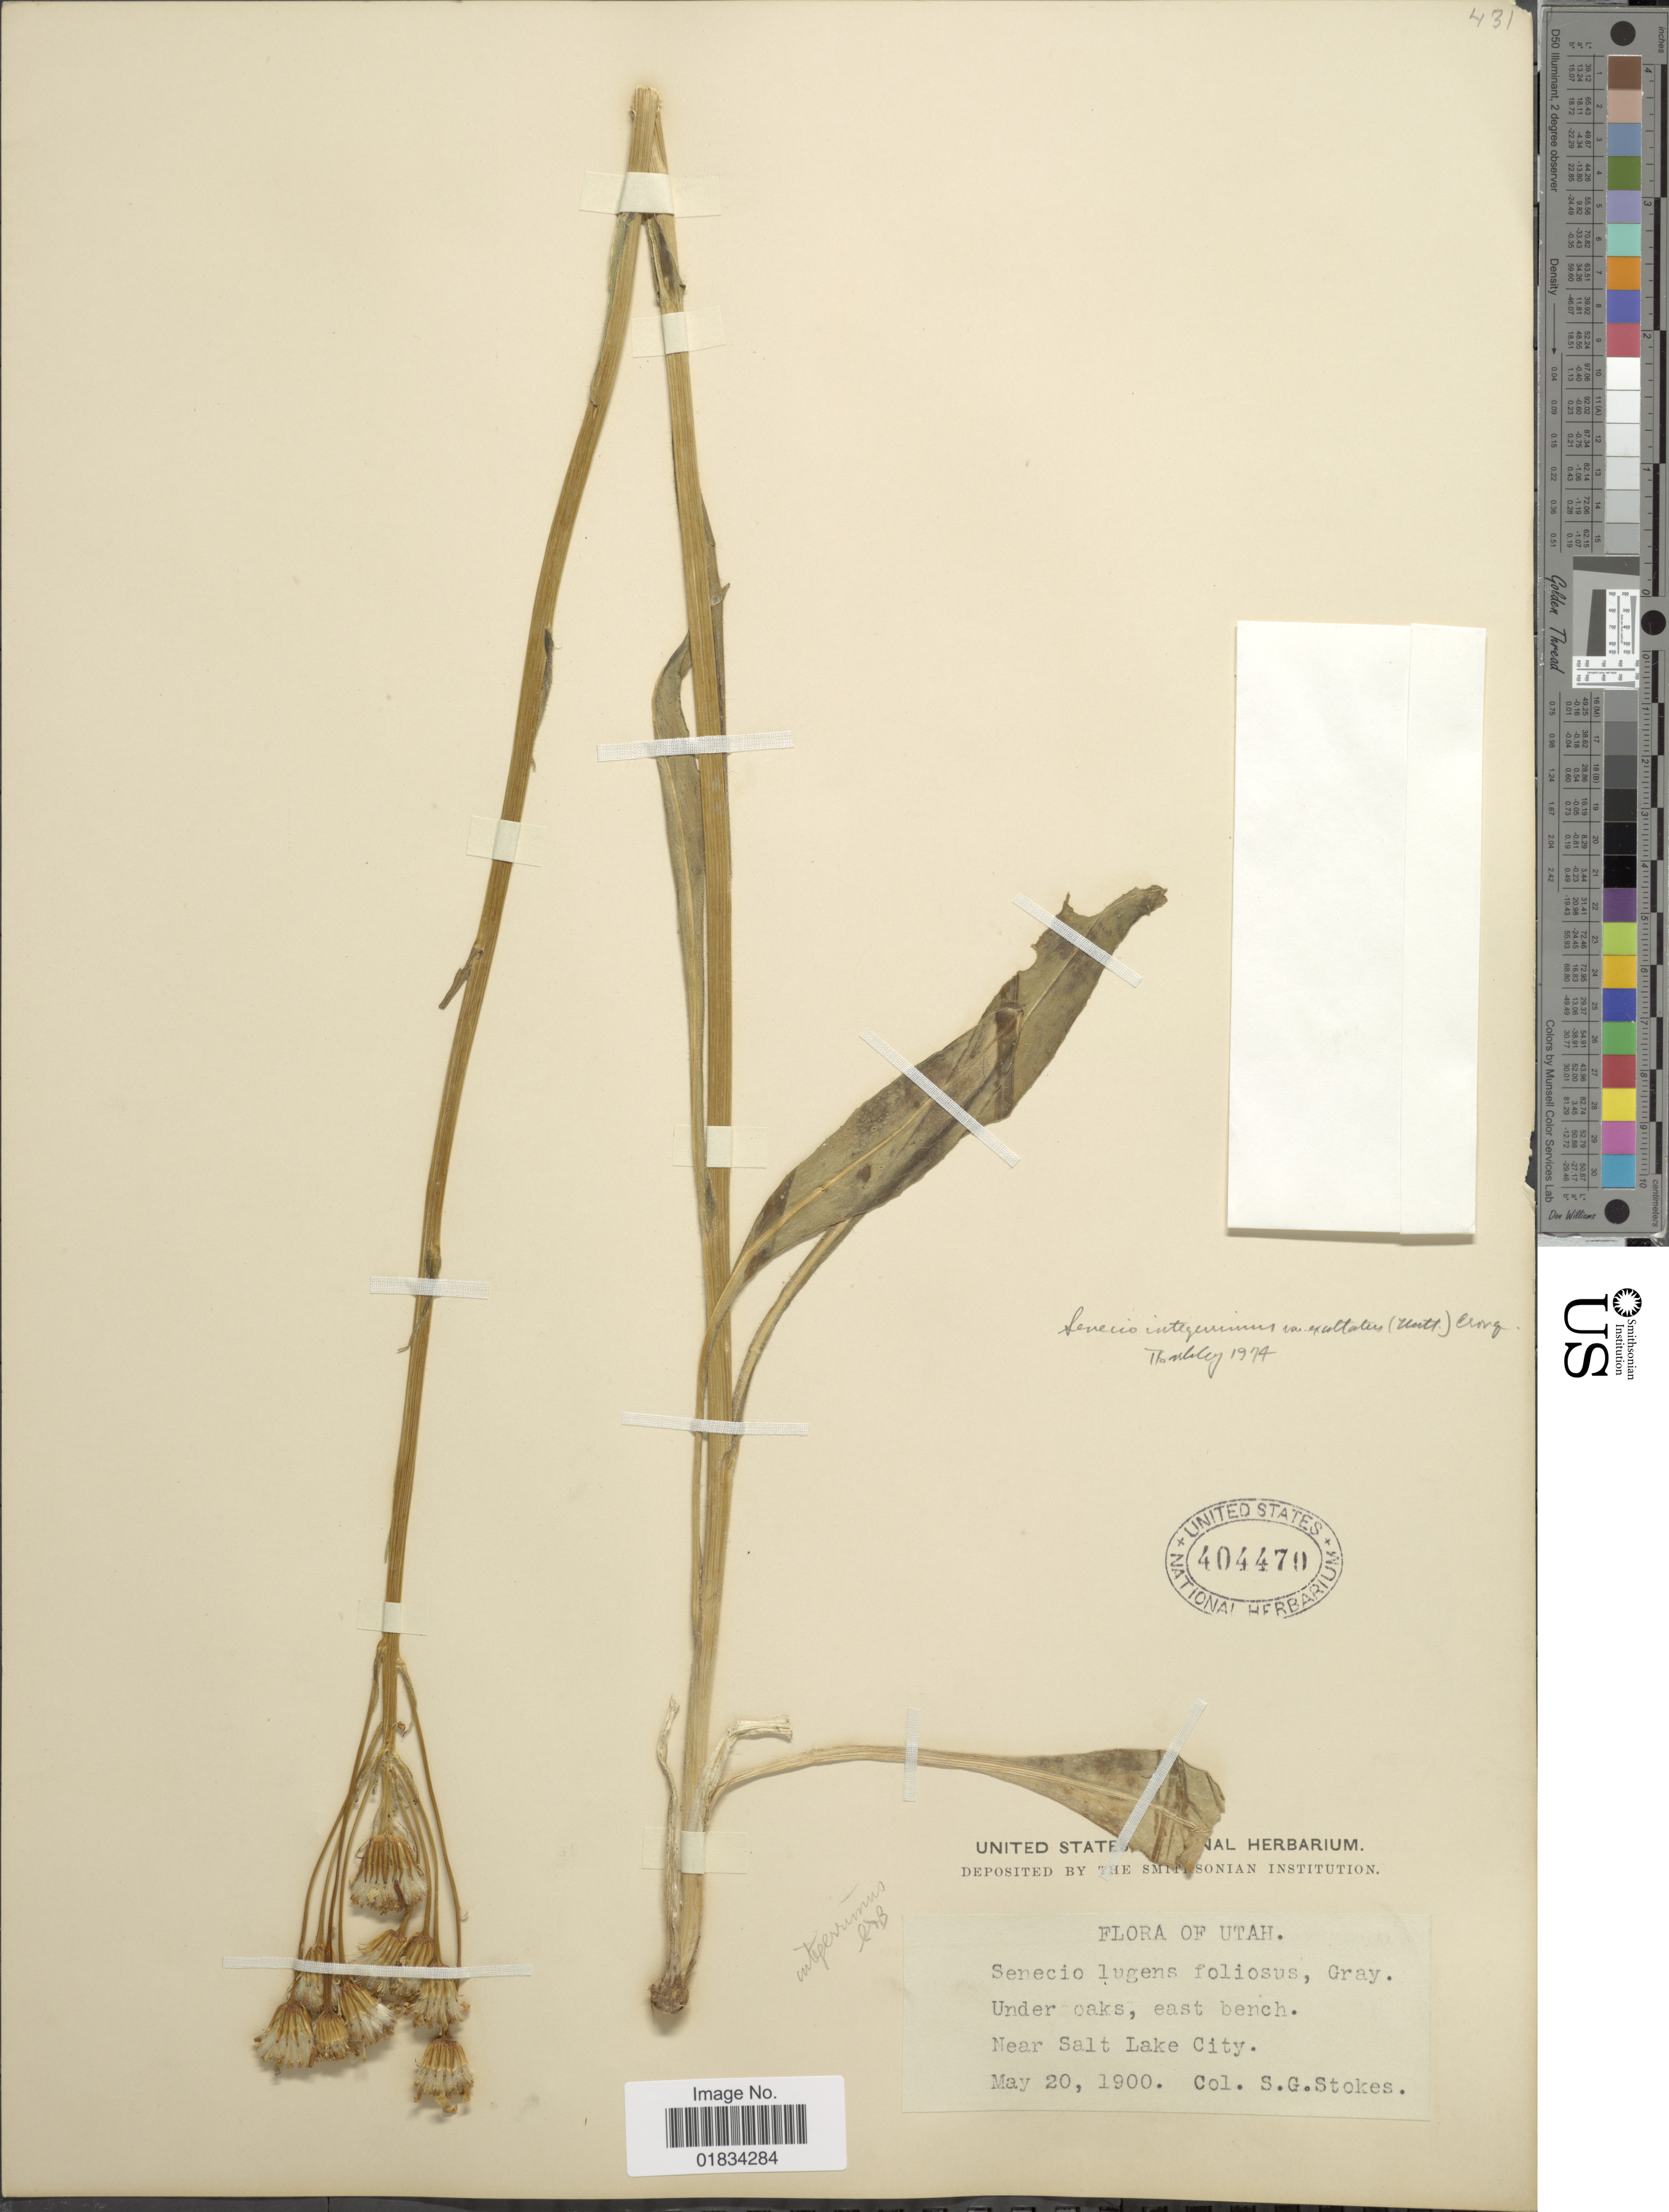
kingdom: Plantae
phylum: Tracheophyta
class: Magnoliopsida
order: Asterales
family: Asteraceae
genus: Senecio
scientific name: Senecio integerrimus var. exaltatus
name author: (Nutt.) Cronq.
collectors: S. G. Stokes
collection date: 1900-05-20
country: United States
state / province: Utah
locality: Under oaks, east bench, Near Salt lake City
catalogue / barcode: US 404470